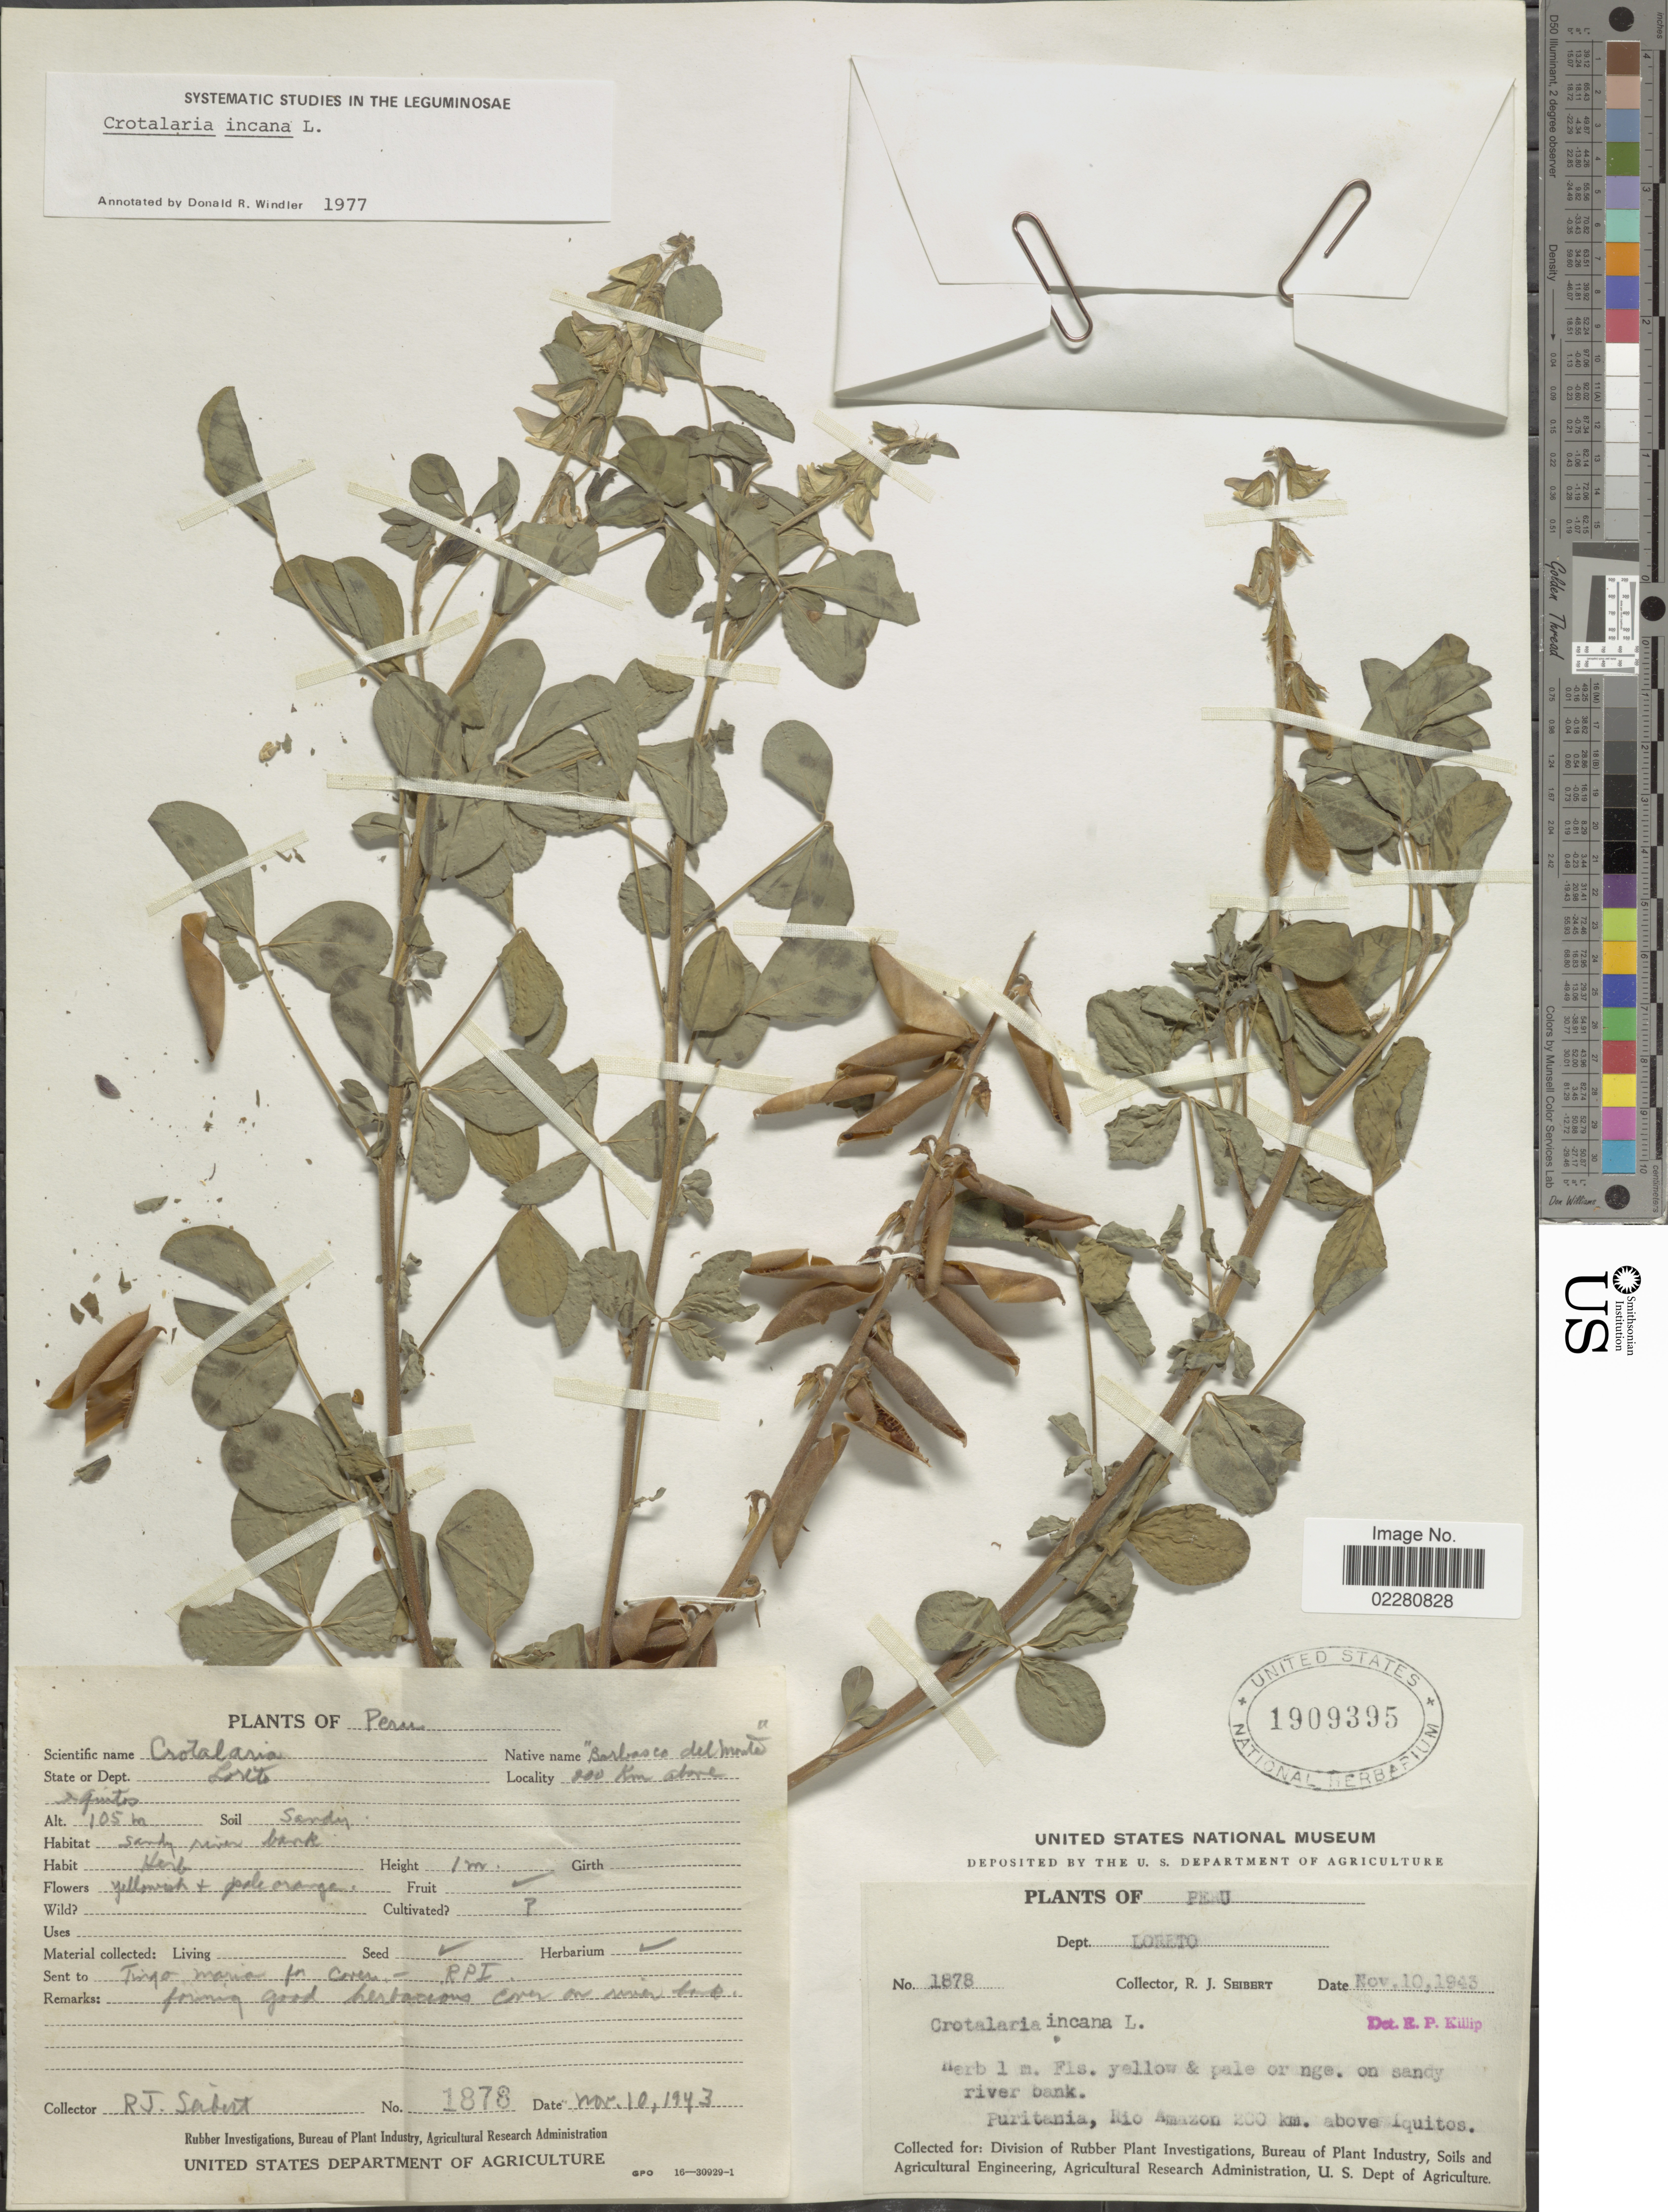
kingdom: Plantae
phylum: Tracheophyta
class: Magnoliopsida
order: Fabales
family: Fabaceae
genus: Crotalaria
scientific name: Crotalaria incana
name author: L.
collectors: R. J. Seibert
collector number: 1878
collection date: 1943-11-10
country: Peru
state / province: Loreto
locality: State or Dept. Loreto. 200 Km above Quito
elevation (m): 105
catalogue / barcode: US 1909395